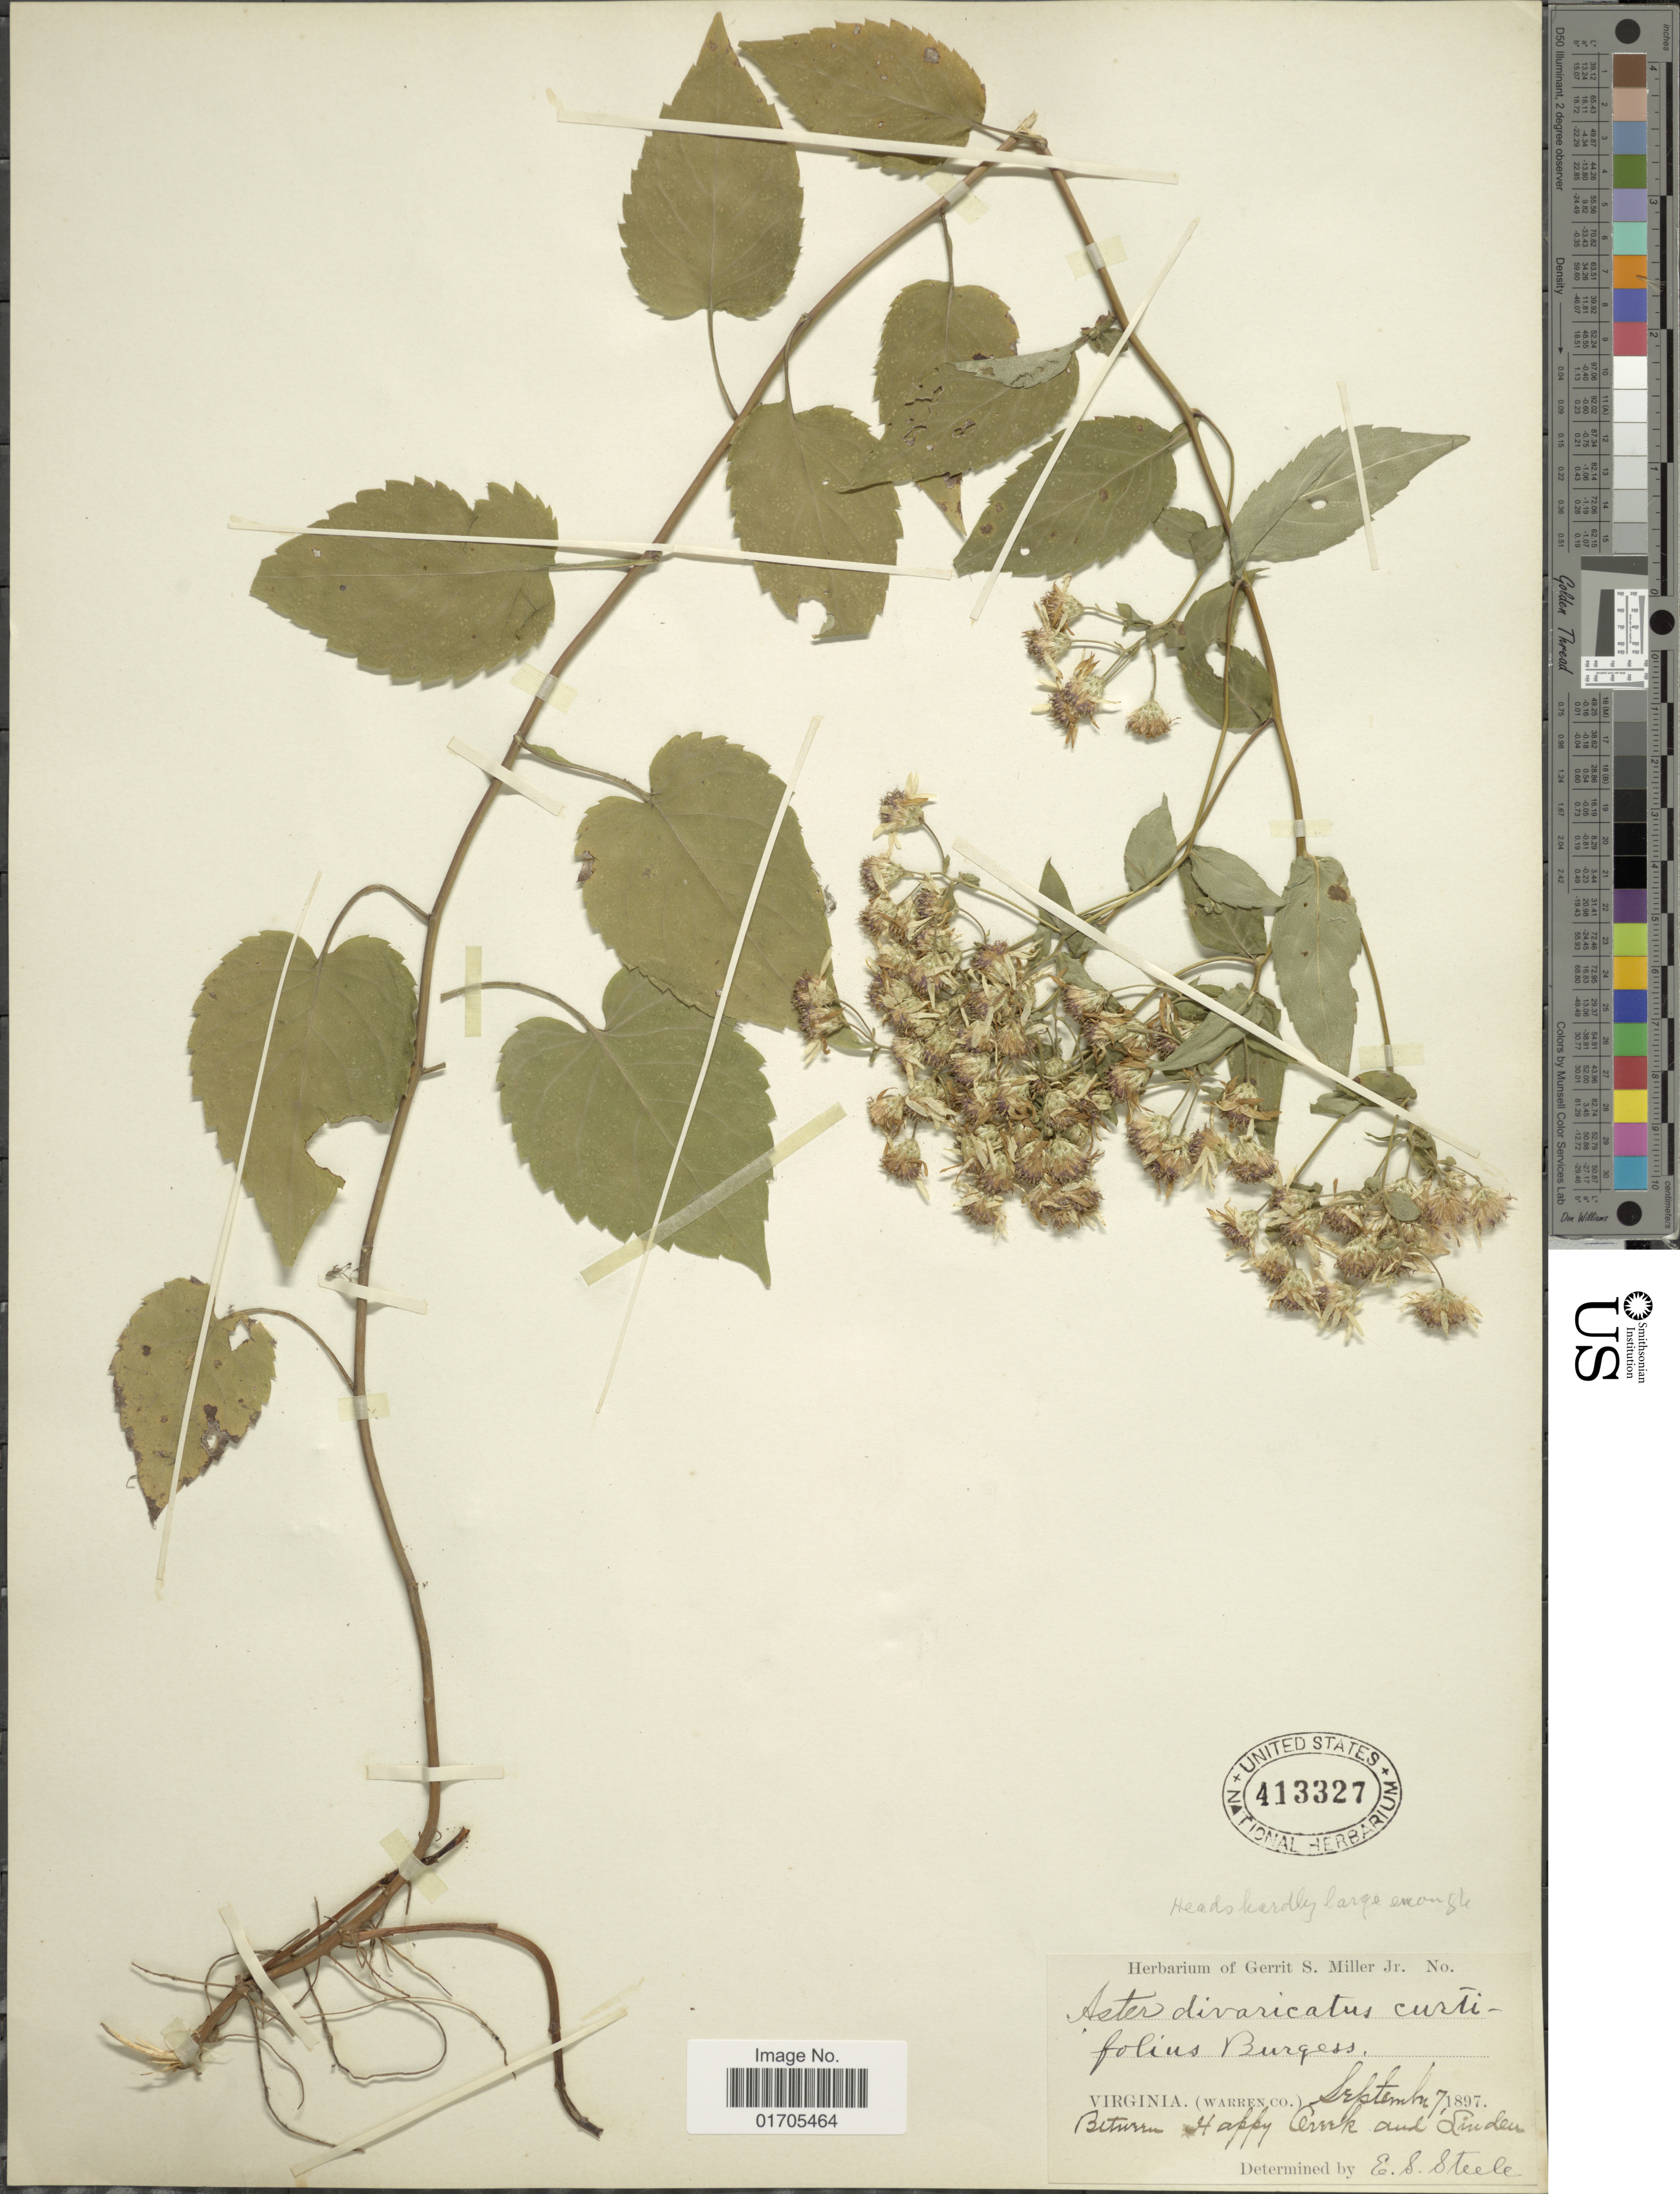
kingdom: Plantae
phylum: Tracheophyta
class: Magnoliopsida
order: Asterales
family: Asteraceae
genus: Eurybia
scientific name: Eurybia divaricata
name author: (L.) G.L. Nesom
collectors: ex herb. Gerrit S. Miller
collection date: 1897-09-07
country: United States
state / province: Virginia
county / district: Warren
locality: Virginia (Warren Co.). Between Happy Creek and Linden.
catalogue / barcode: US 413327